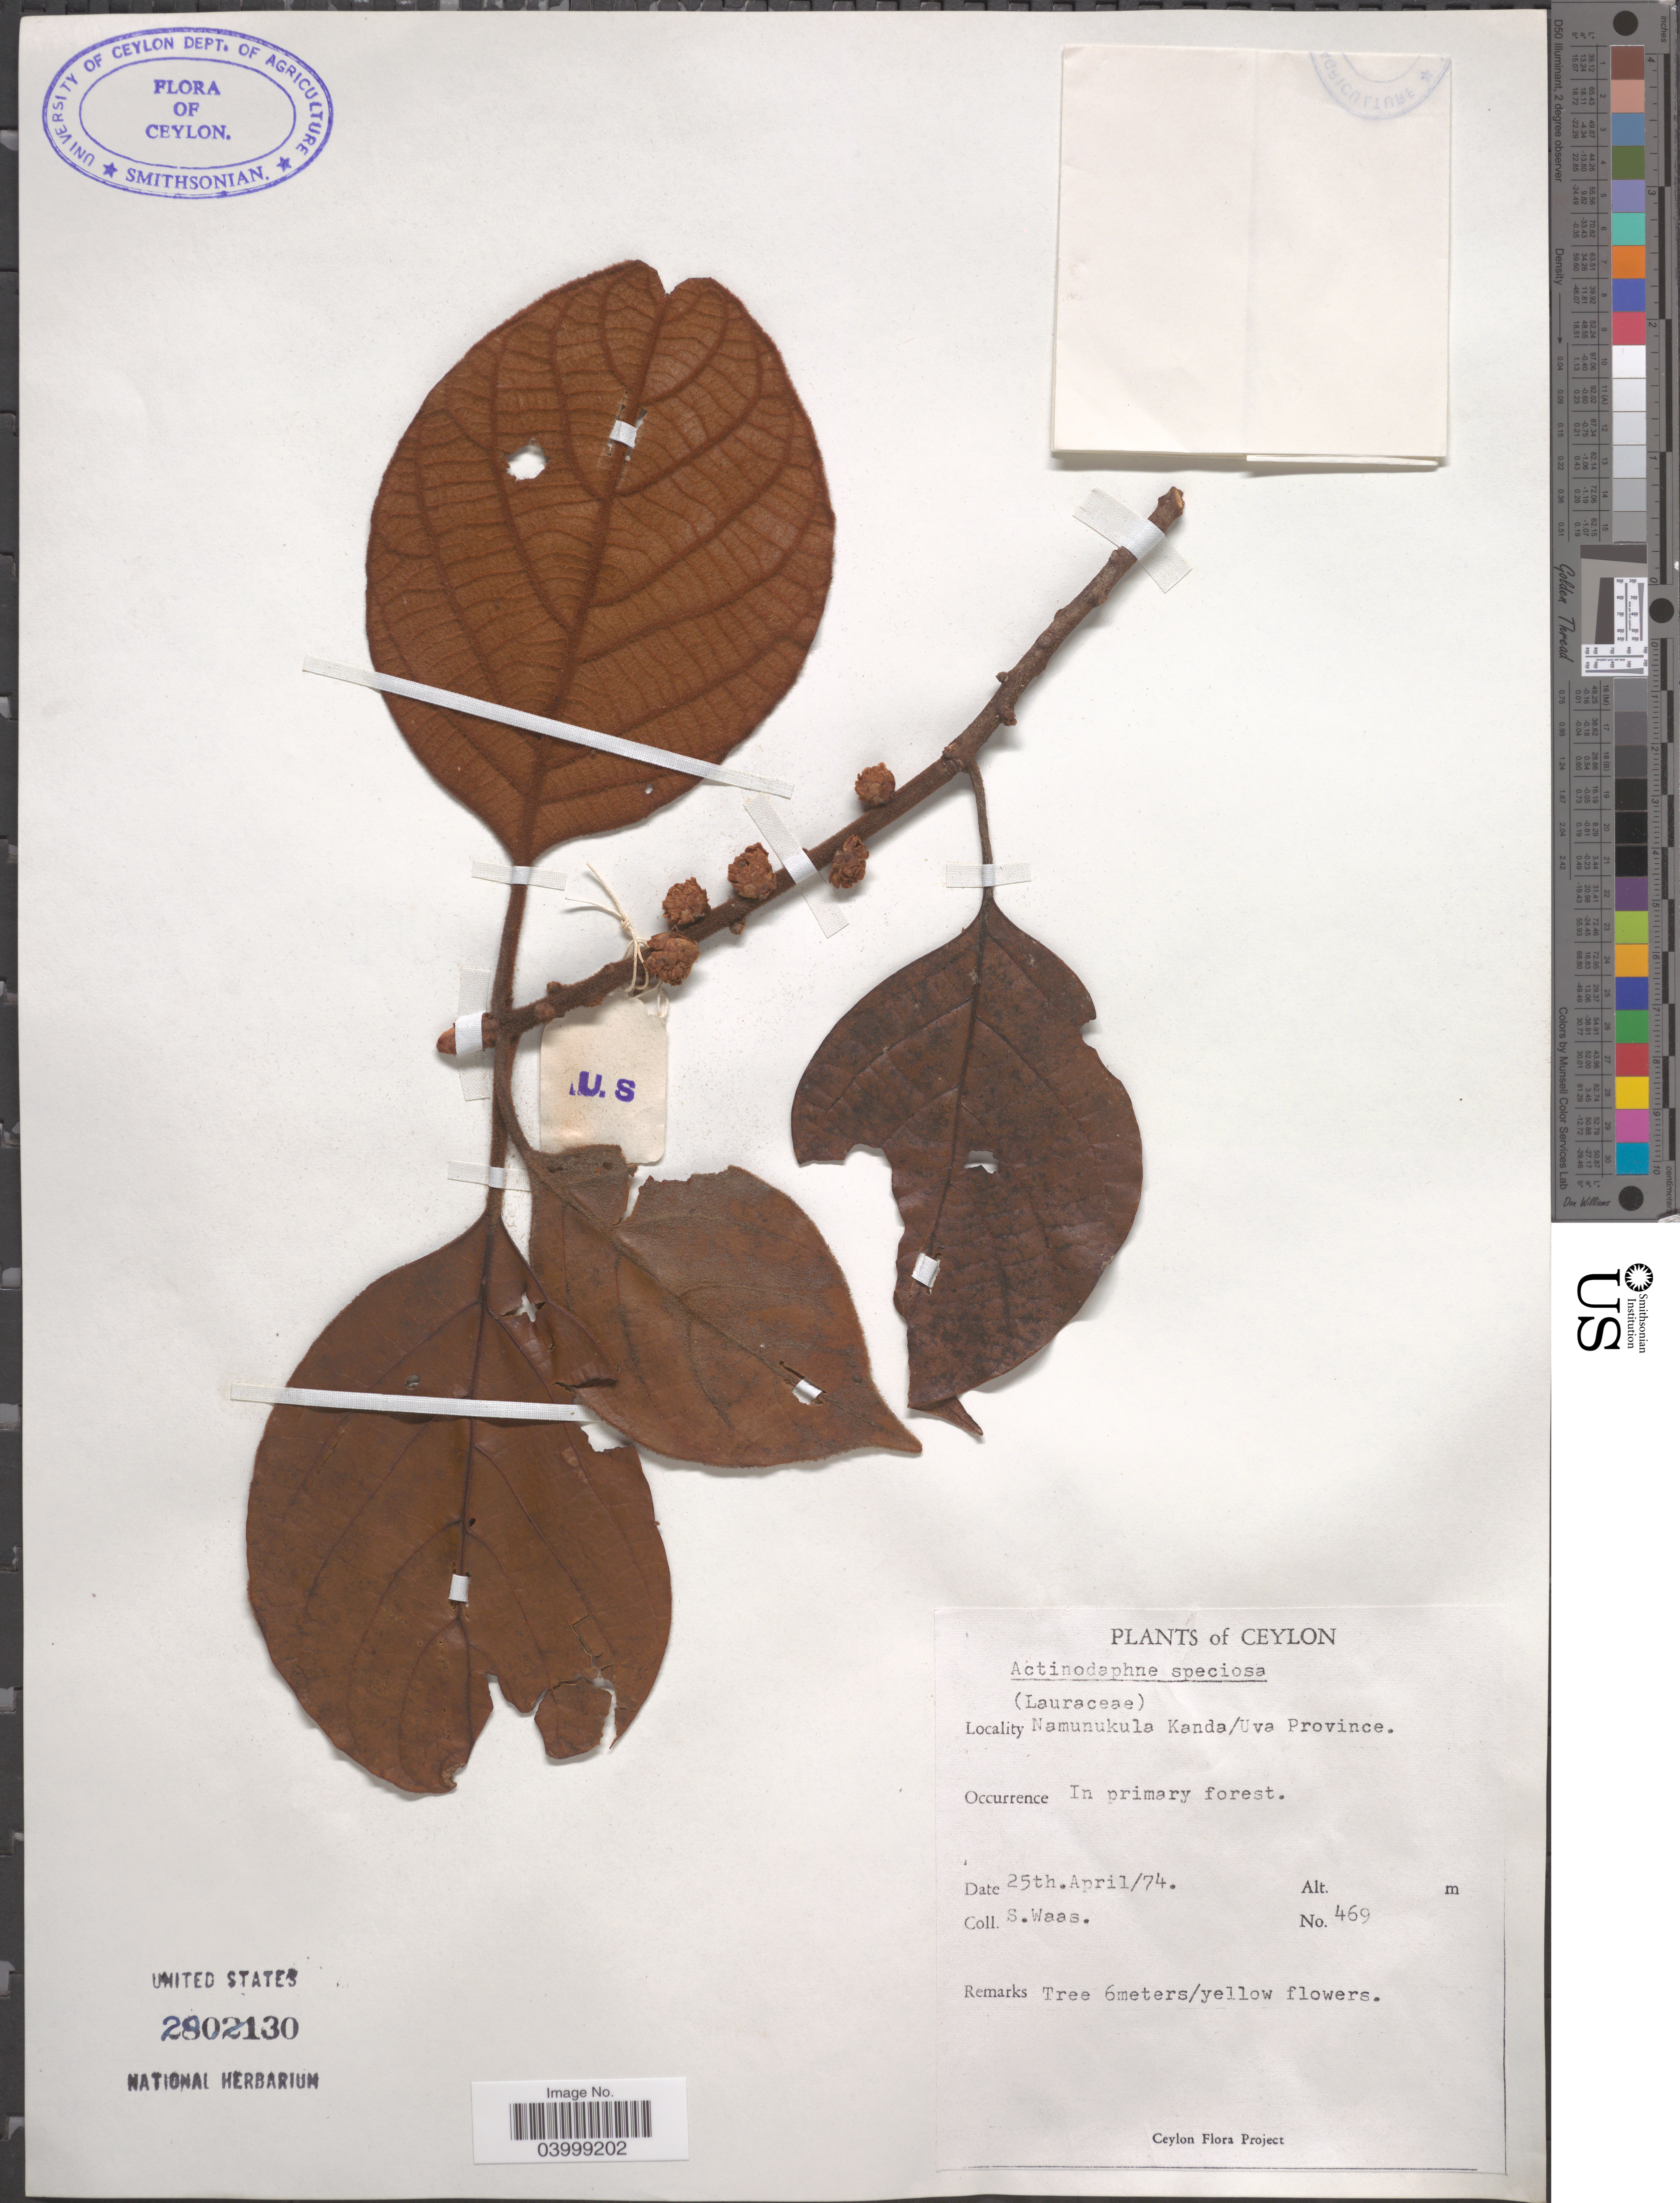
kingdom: Plantae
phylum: Tracheophyta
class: Magnoliopsida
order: Laurales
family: Lauraceae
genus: Actinodaphne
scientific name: Actinodaphne speciosa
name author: Nees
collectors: S. Waas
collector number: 469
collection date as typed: Transcribed d/m/y: 25/4/74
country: Sri Lanka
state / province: Uva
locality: Ceylon. Namunukula Kanda.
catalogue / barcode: US 2802130